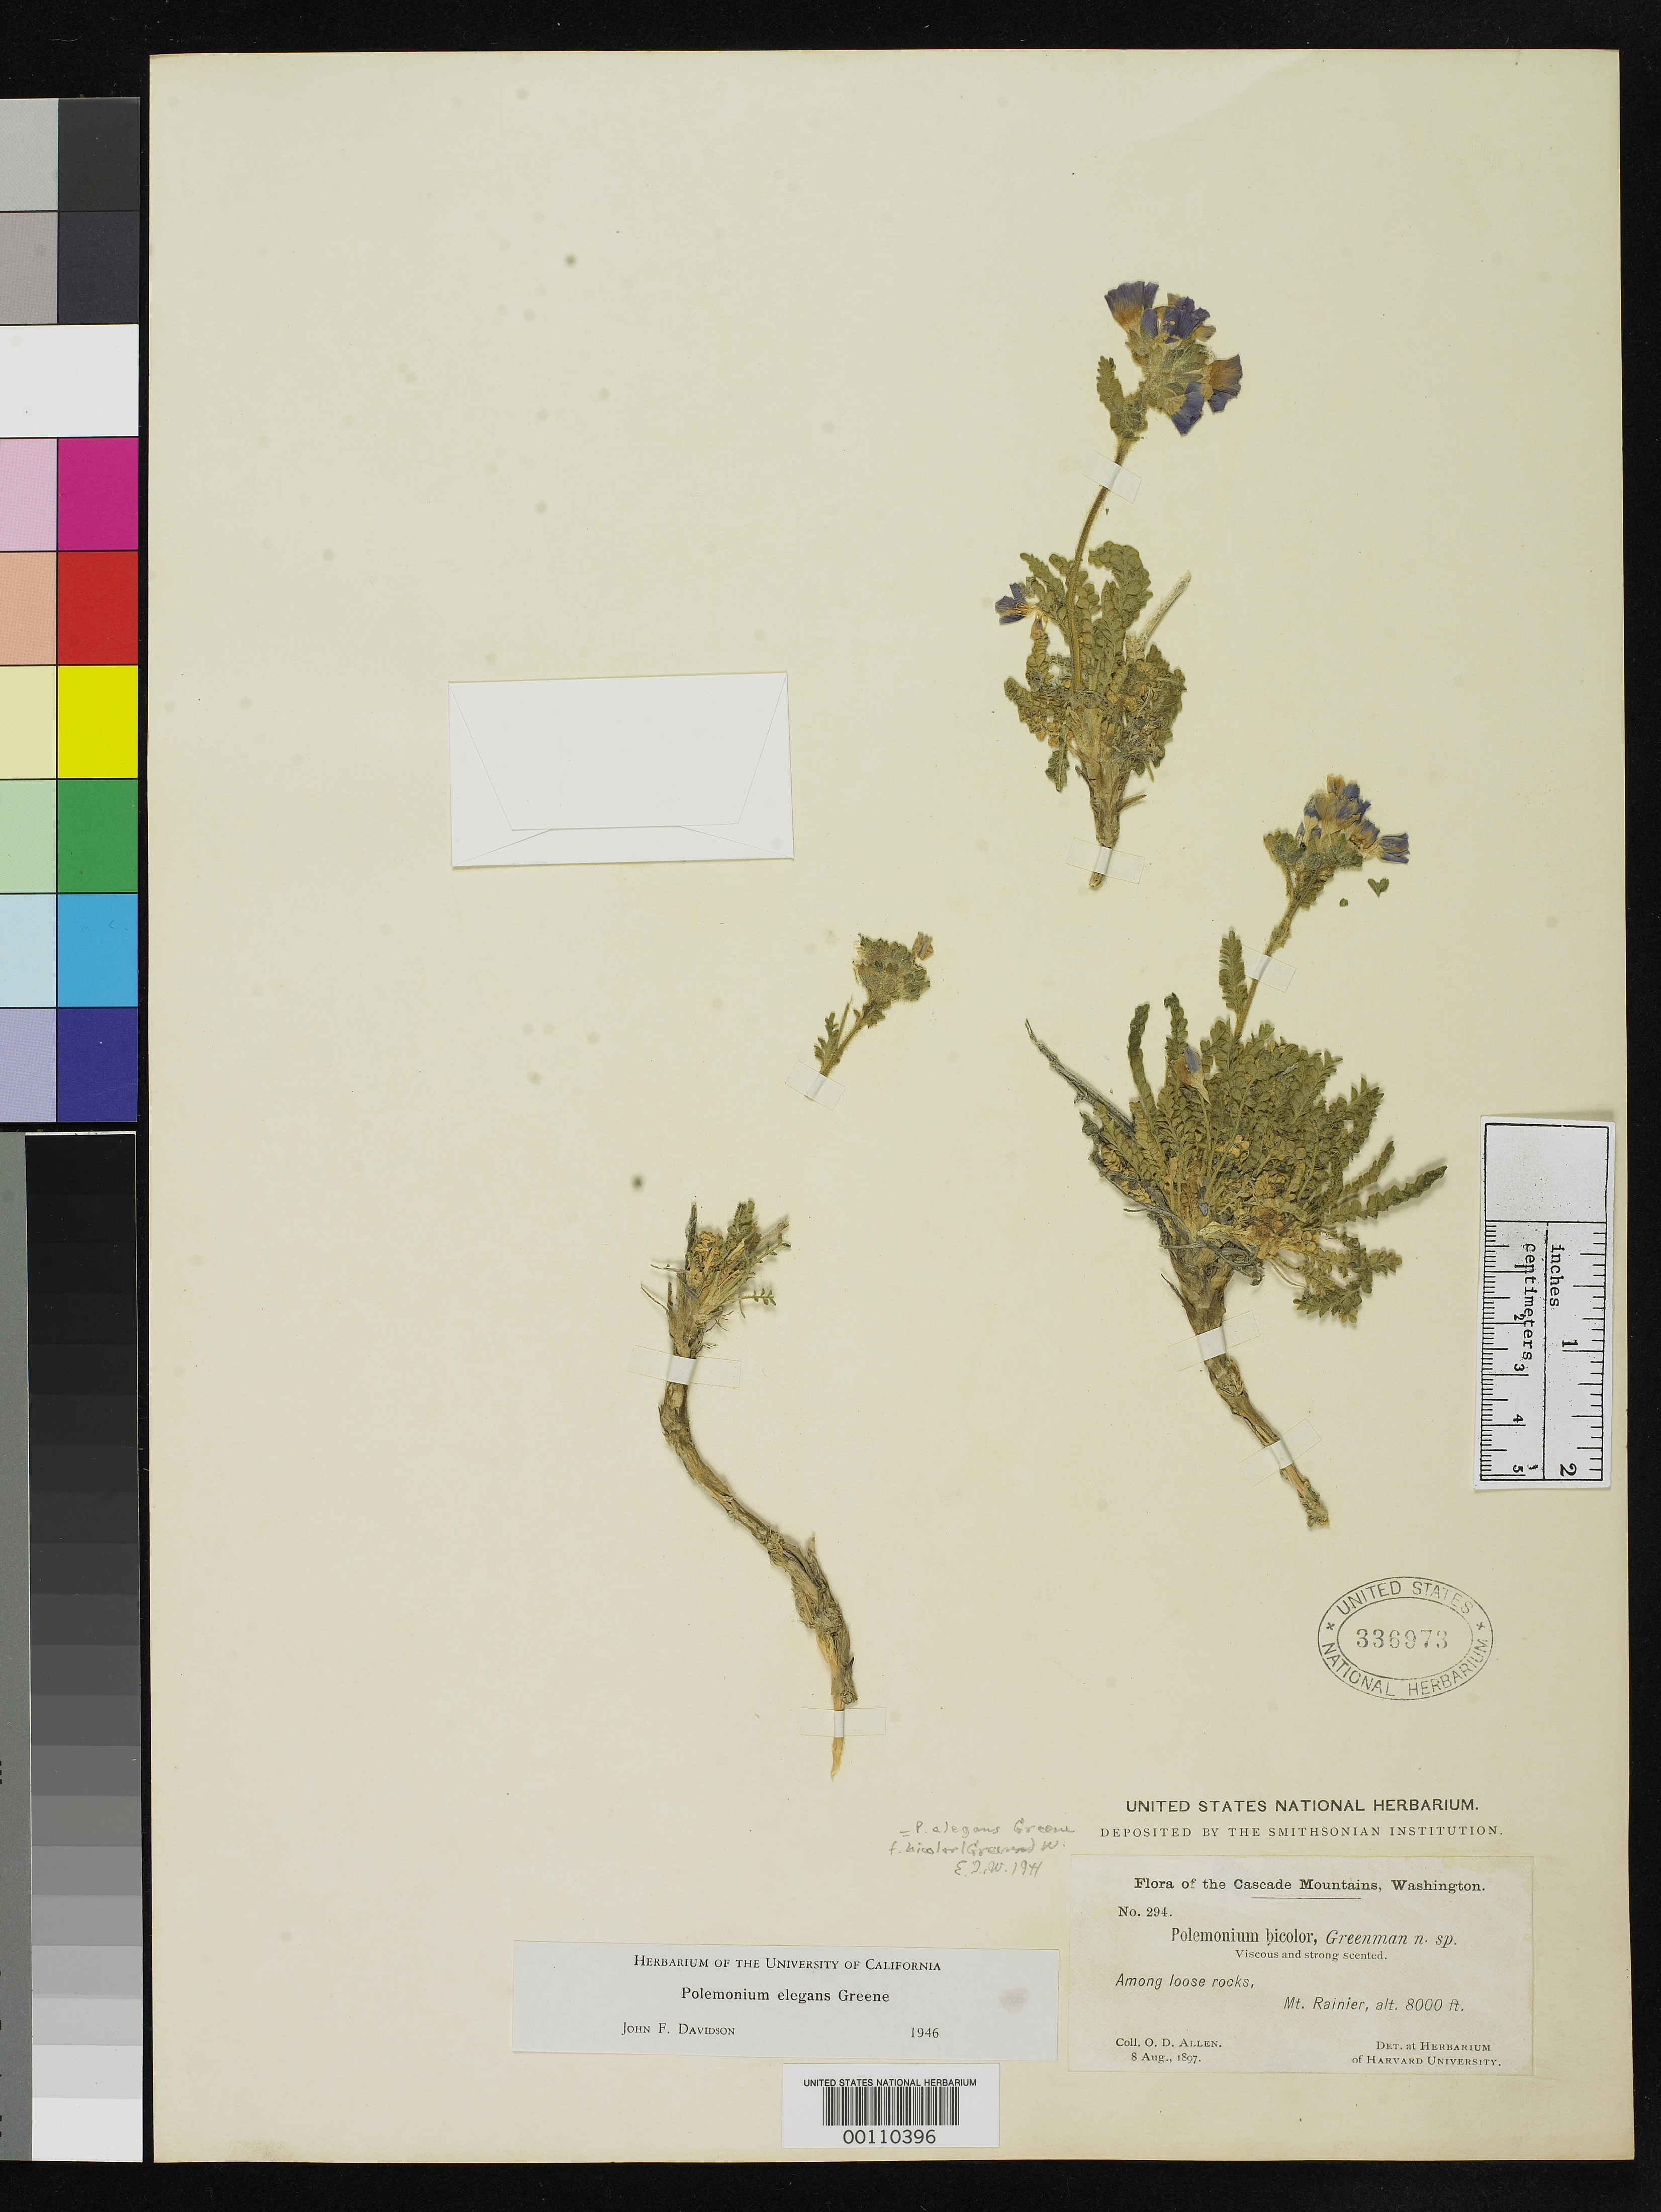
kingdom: Plantae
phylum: Tracheophyta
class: Magnoliopsida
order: Ericales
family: Polemoniaceae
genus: Polemonium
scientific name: Polemonium bicolor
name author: Greenm.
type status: Isosyntype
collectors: O. D. Allen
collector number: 294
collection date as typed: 08 Aug 1897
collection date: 1897-08-08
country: United States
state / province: Washington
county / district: Pierce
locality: Mt. Rainier.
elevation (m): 2438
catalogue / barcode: US 336973